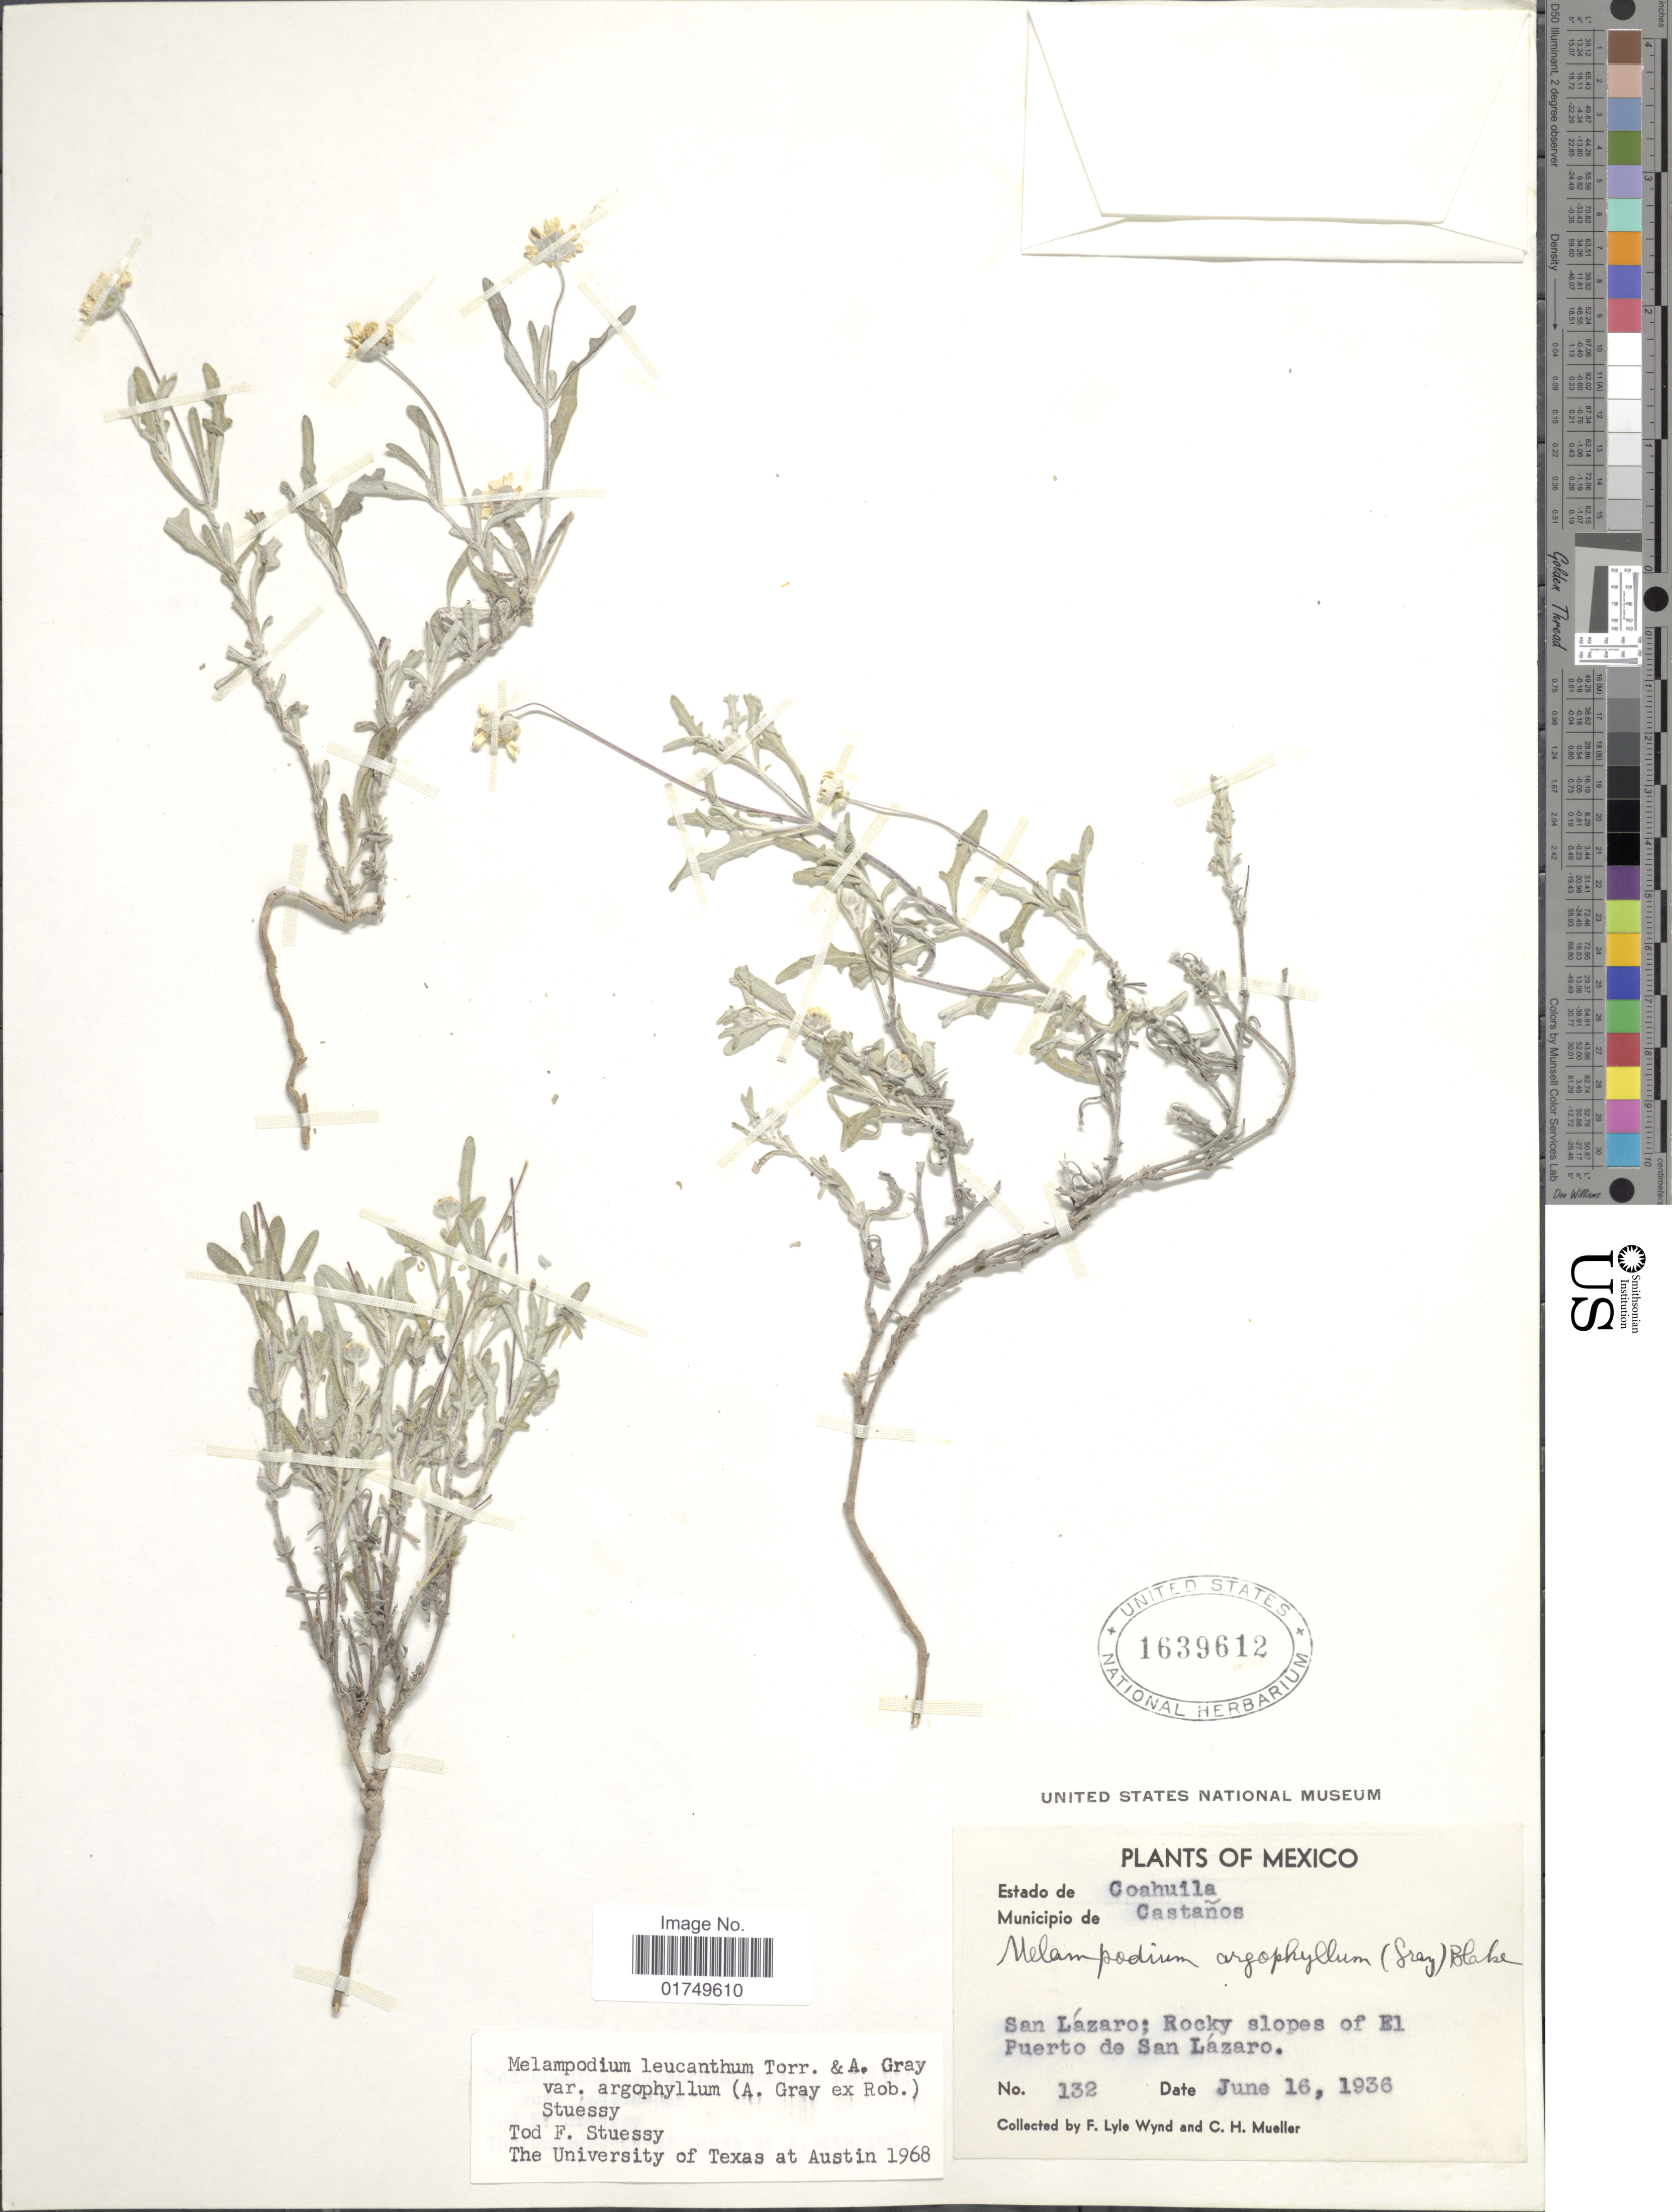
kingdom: Plantae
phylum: Tracheophyta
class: Magnoliopsida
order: Asterales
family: Asteraceae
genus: Melampodium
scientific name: Melampodium leucanthum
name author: Torr. & A. Gray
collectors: F. L. Wynd & C. H. Mueller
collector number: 132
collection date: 1936-06-16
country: Mexico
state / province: Coahuila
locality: Municipio Castaños, San Lazaro: Rocky slopes of El Puerto de San Lazaro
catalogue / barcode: US 1639612